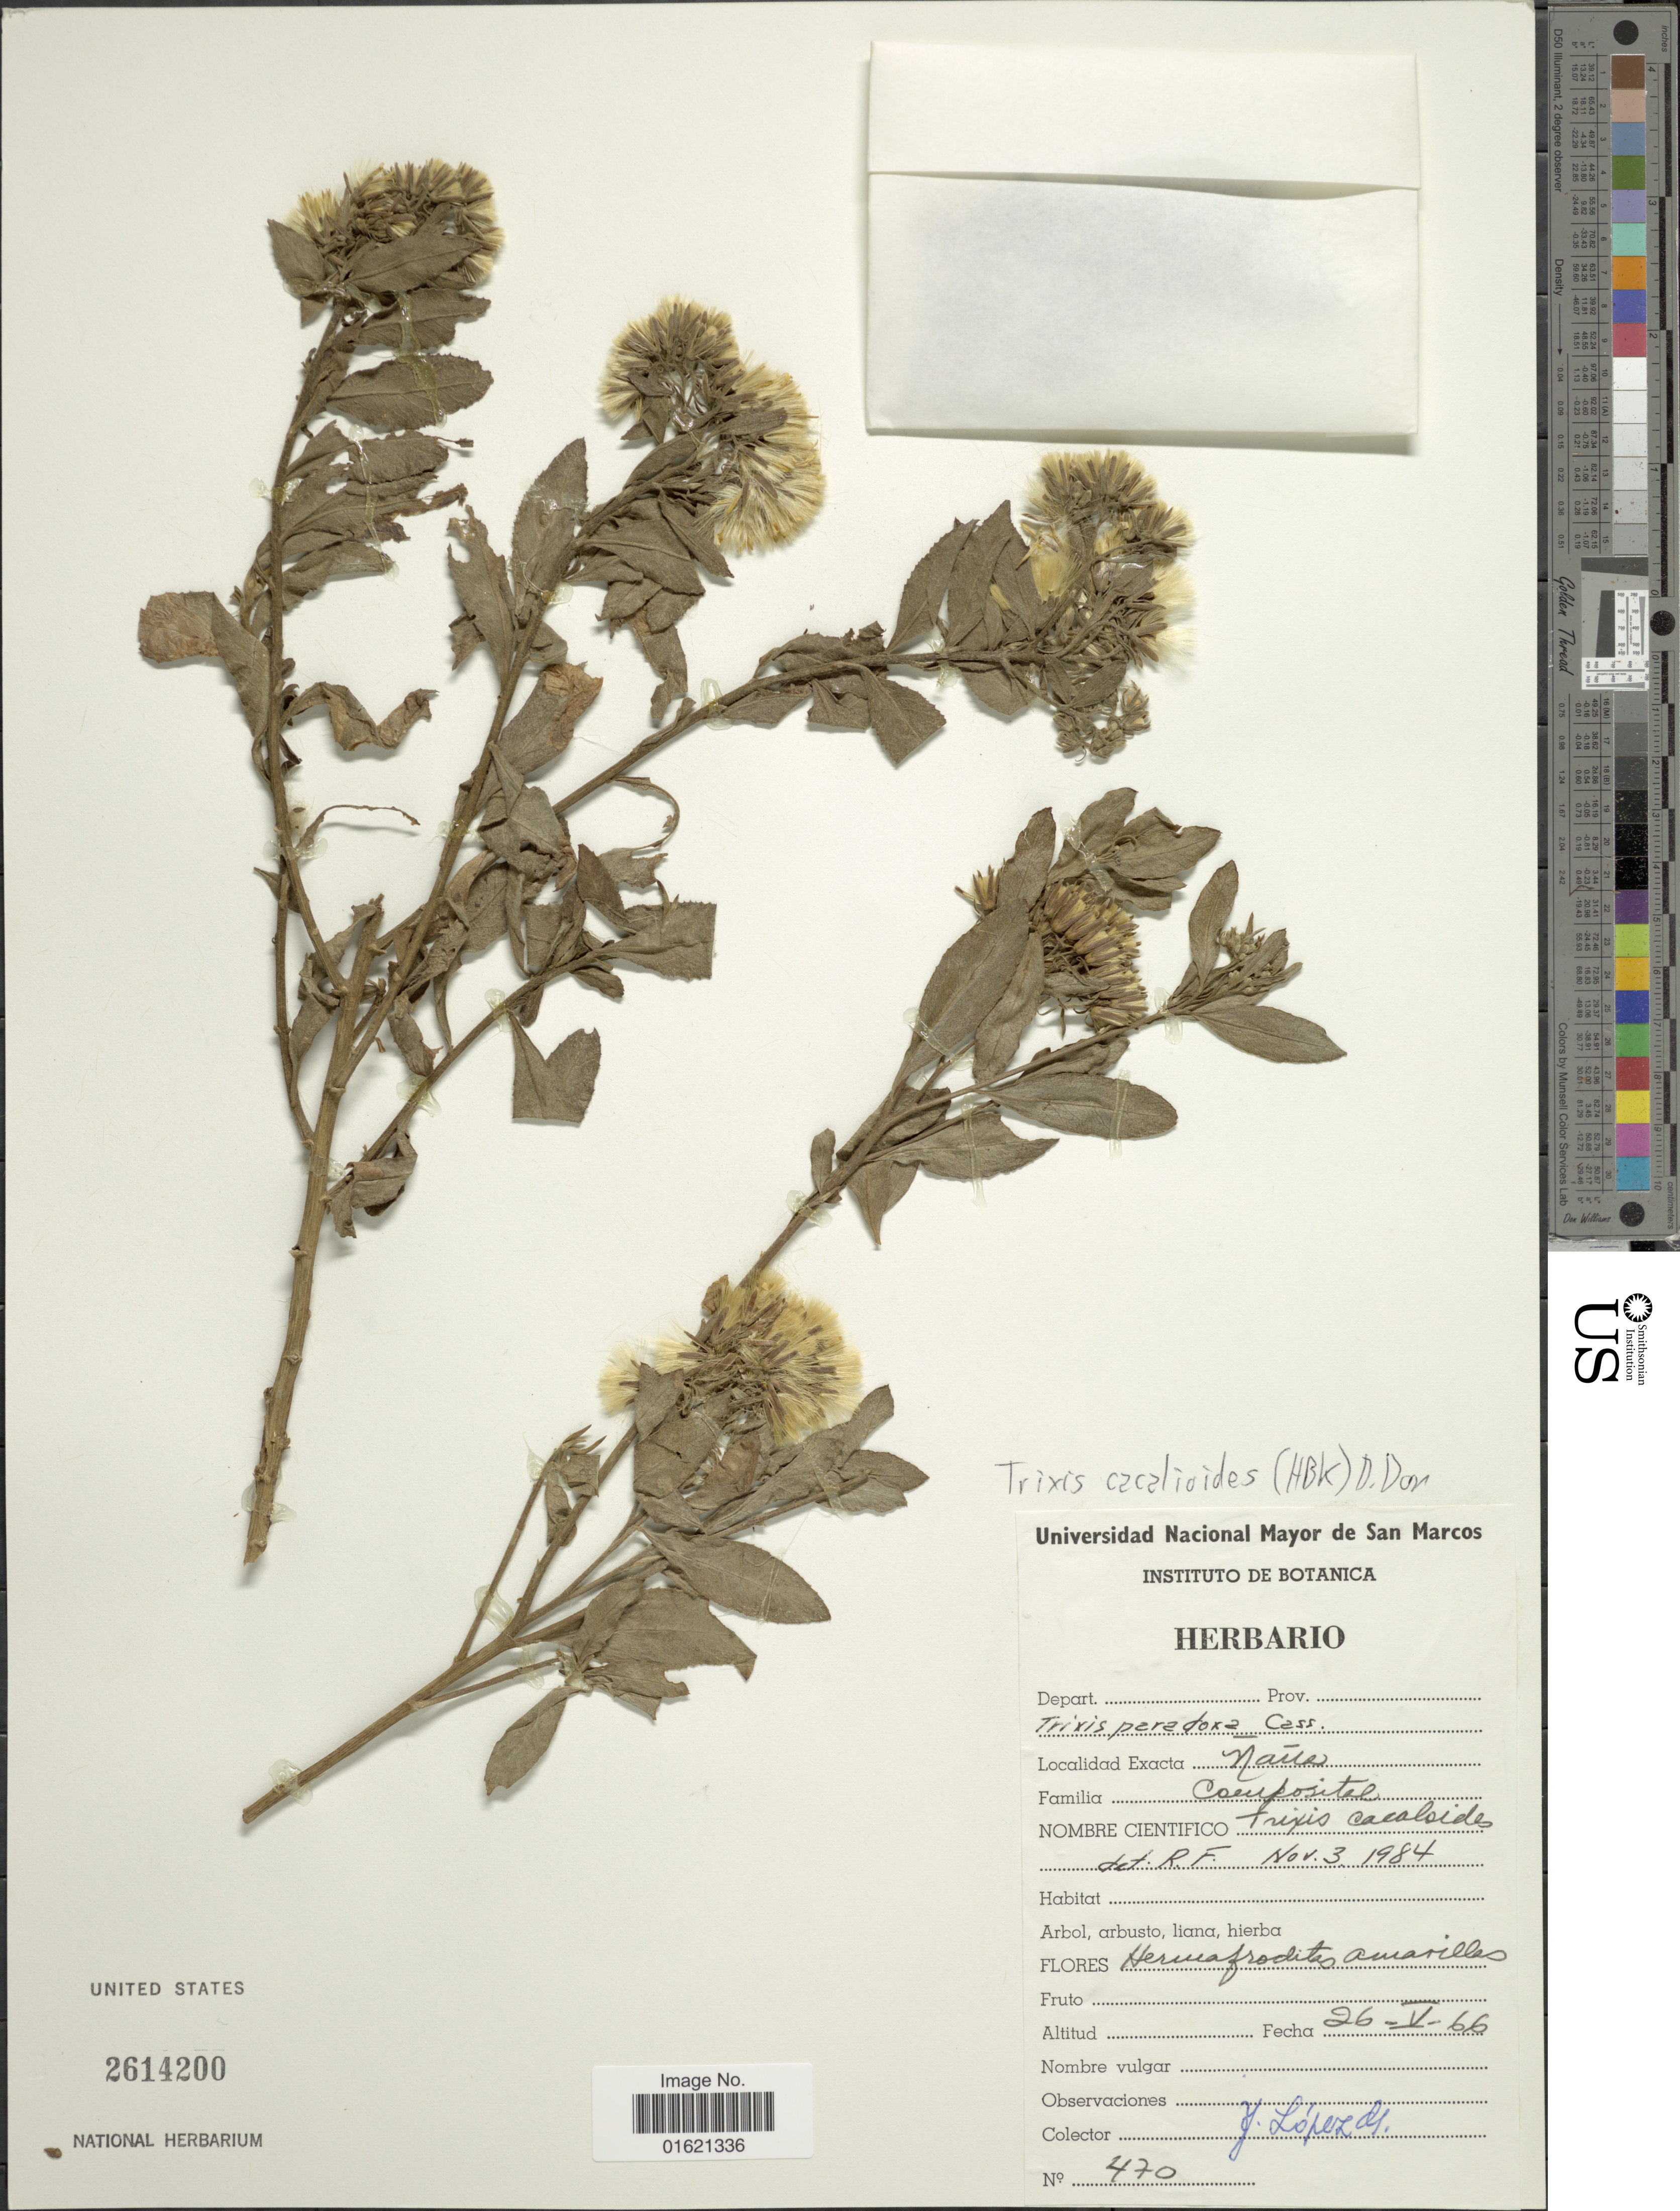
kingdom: Plantae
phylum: Tracheophyta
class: Magnoliopsida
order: Asterales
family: Asteraceae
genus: Trixis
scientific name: Trixis cacalioides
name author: (Kunth) D. Don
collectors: J. Lopez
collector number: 470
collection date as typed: Transcribed d/m/y: 26/5/66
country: Peru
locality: Nana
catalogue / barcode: US 2614200